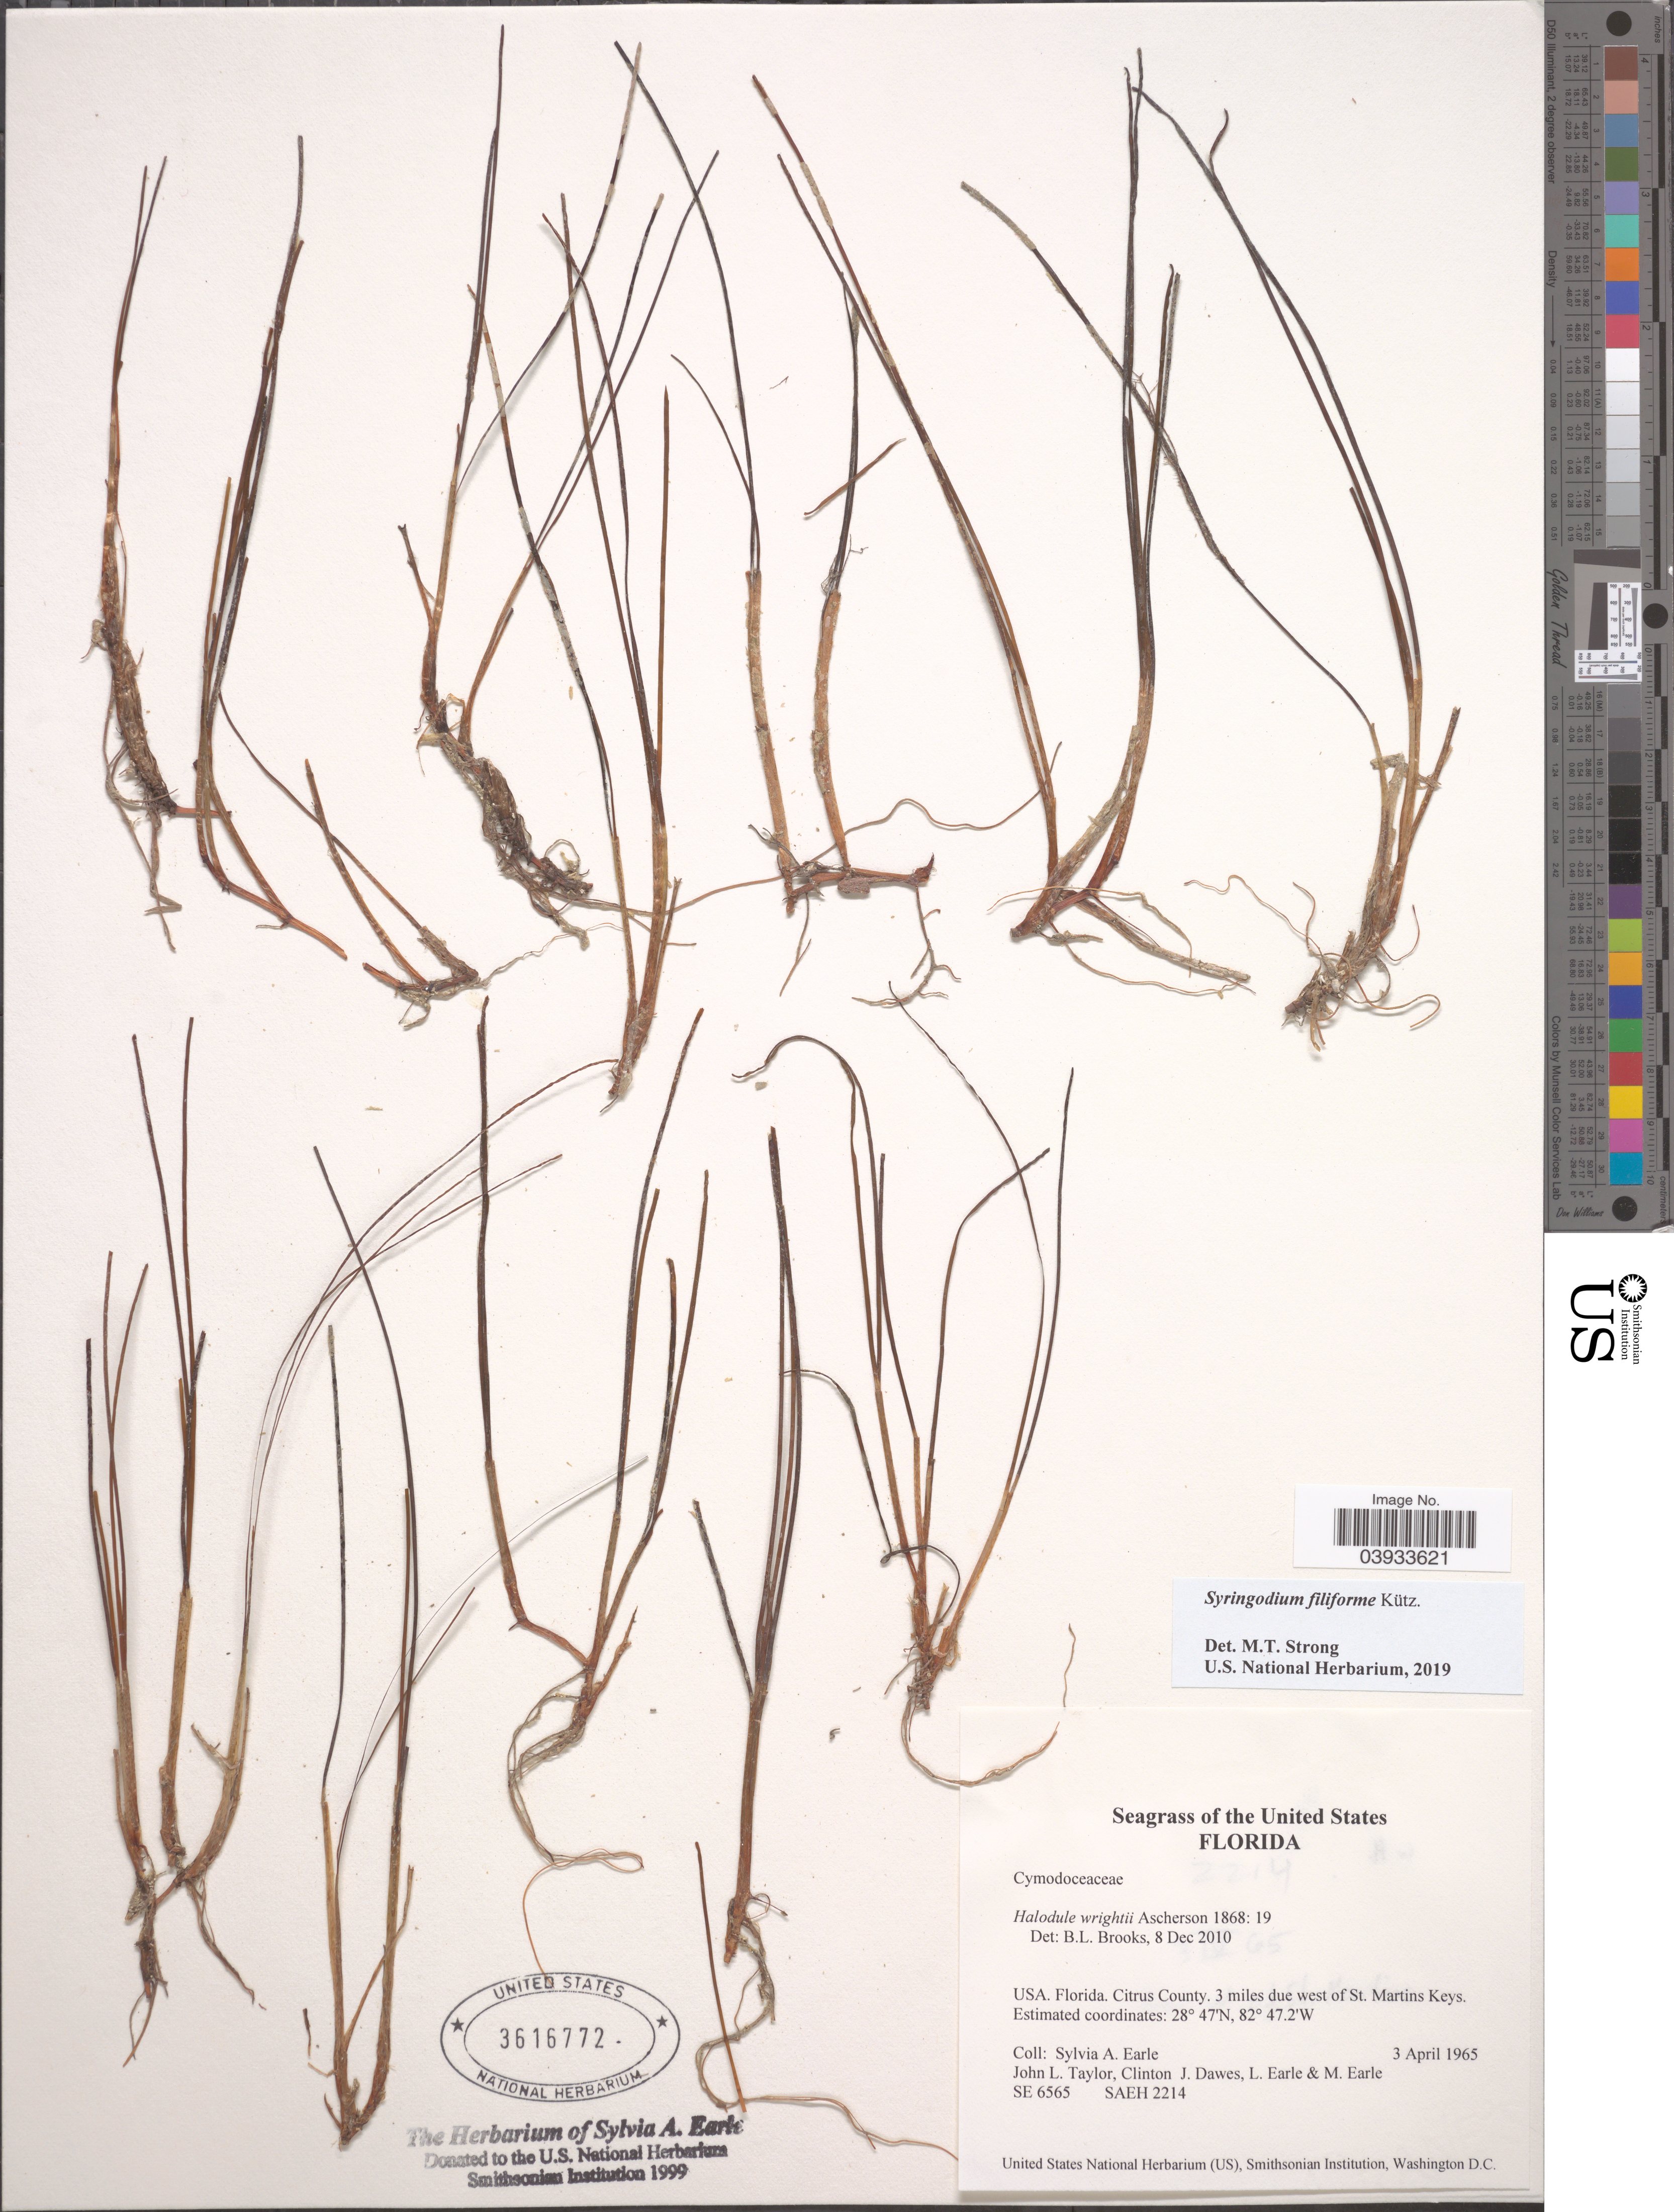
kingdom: Plantae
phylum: Tracheophyta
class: Liliopsida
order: Alismatales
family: Cymodoceaceae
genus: Syringodium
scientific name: Syringodium filiforme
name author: Kütz.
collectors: S. A. Earle, J. L. Taylor, C. Dawes, L. Earle & M. Earle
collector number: SE6565/SAEH2214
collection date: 1965-04-03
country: United States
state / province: Florida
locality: Citrus County. 3 miles due west of St. Martins Keys.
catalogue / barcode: US 3616772